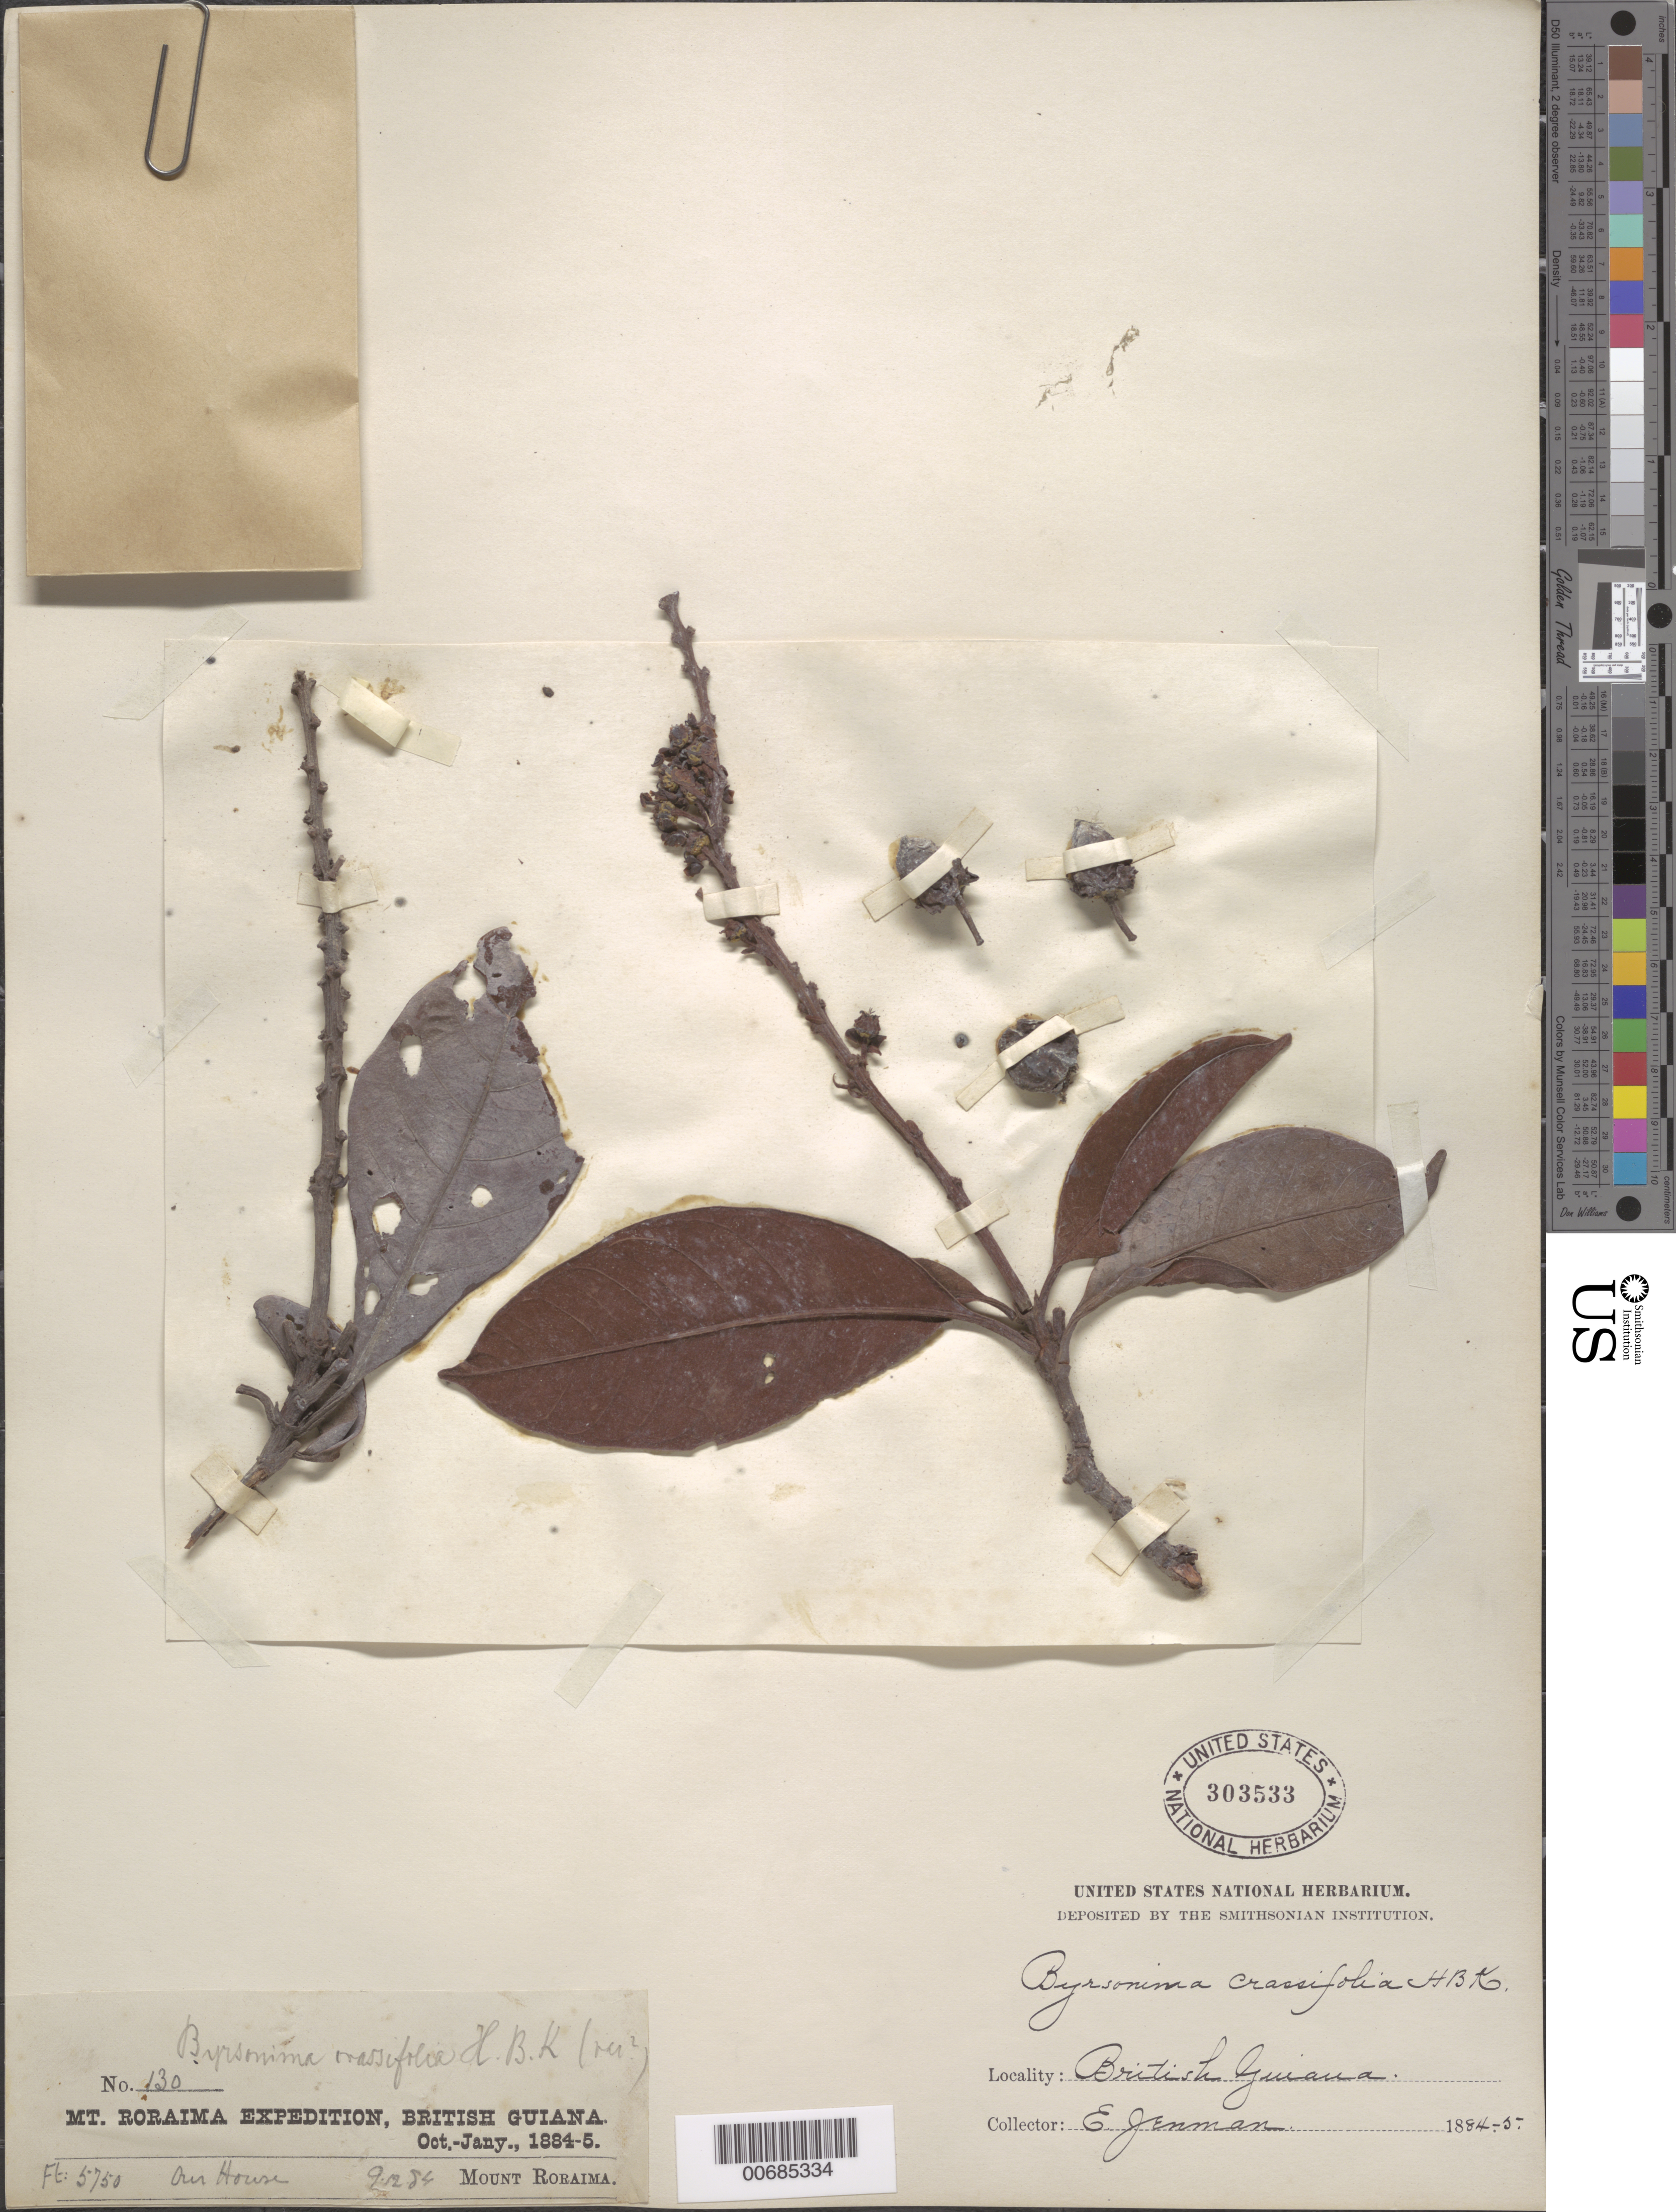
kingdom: Plantae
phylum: Tracheophyta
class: Magnoliopsida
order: Malpighiales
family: Malpighiaceae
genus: Byrsonima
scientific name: Byrsonima crassifolia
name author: (L.) Kunth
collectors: G. S. Jenman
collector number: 130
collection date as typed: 9 December 1884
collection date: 1884-12-09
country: Guyana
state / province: Cuyuni-Mazaruni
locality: Mt. Roraima, "Our House"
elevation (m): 526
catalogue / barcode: US 303533